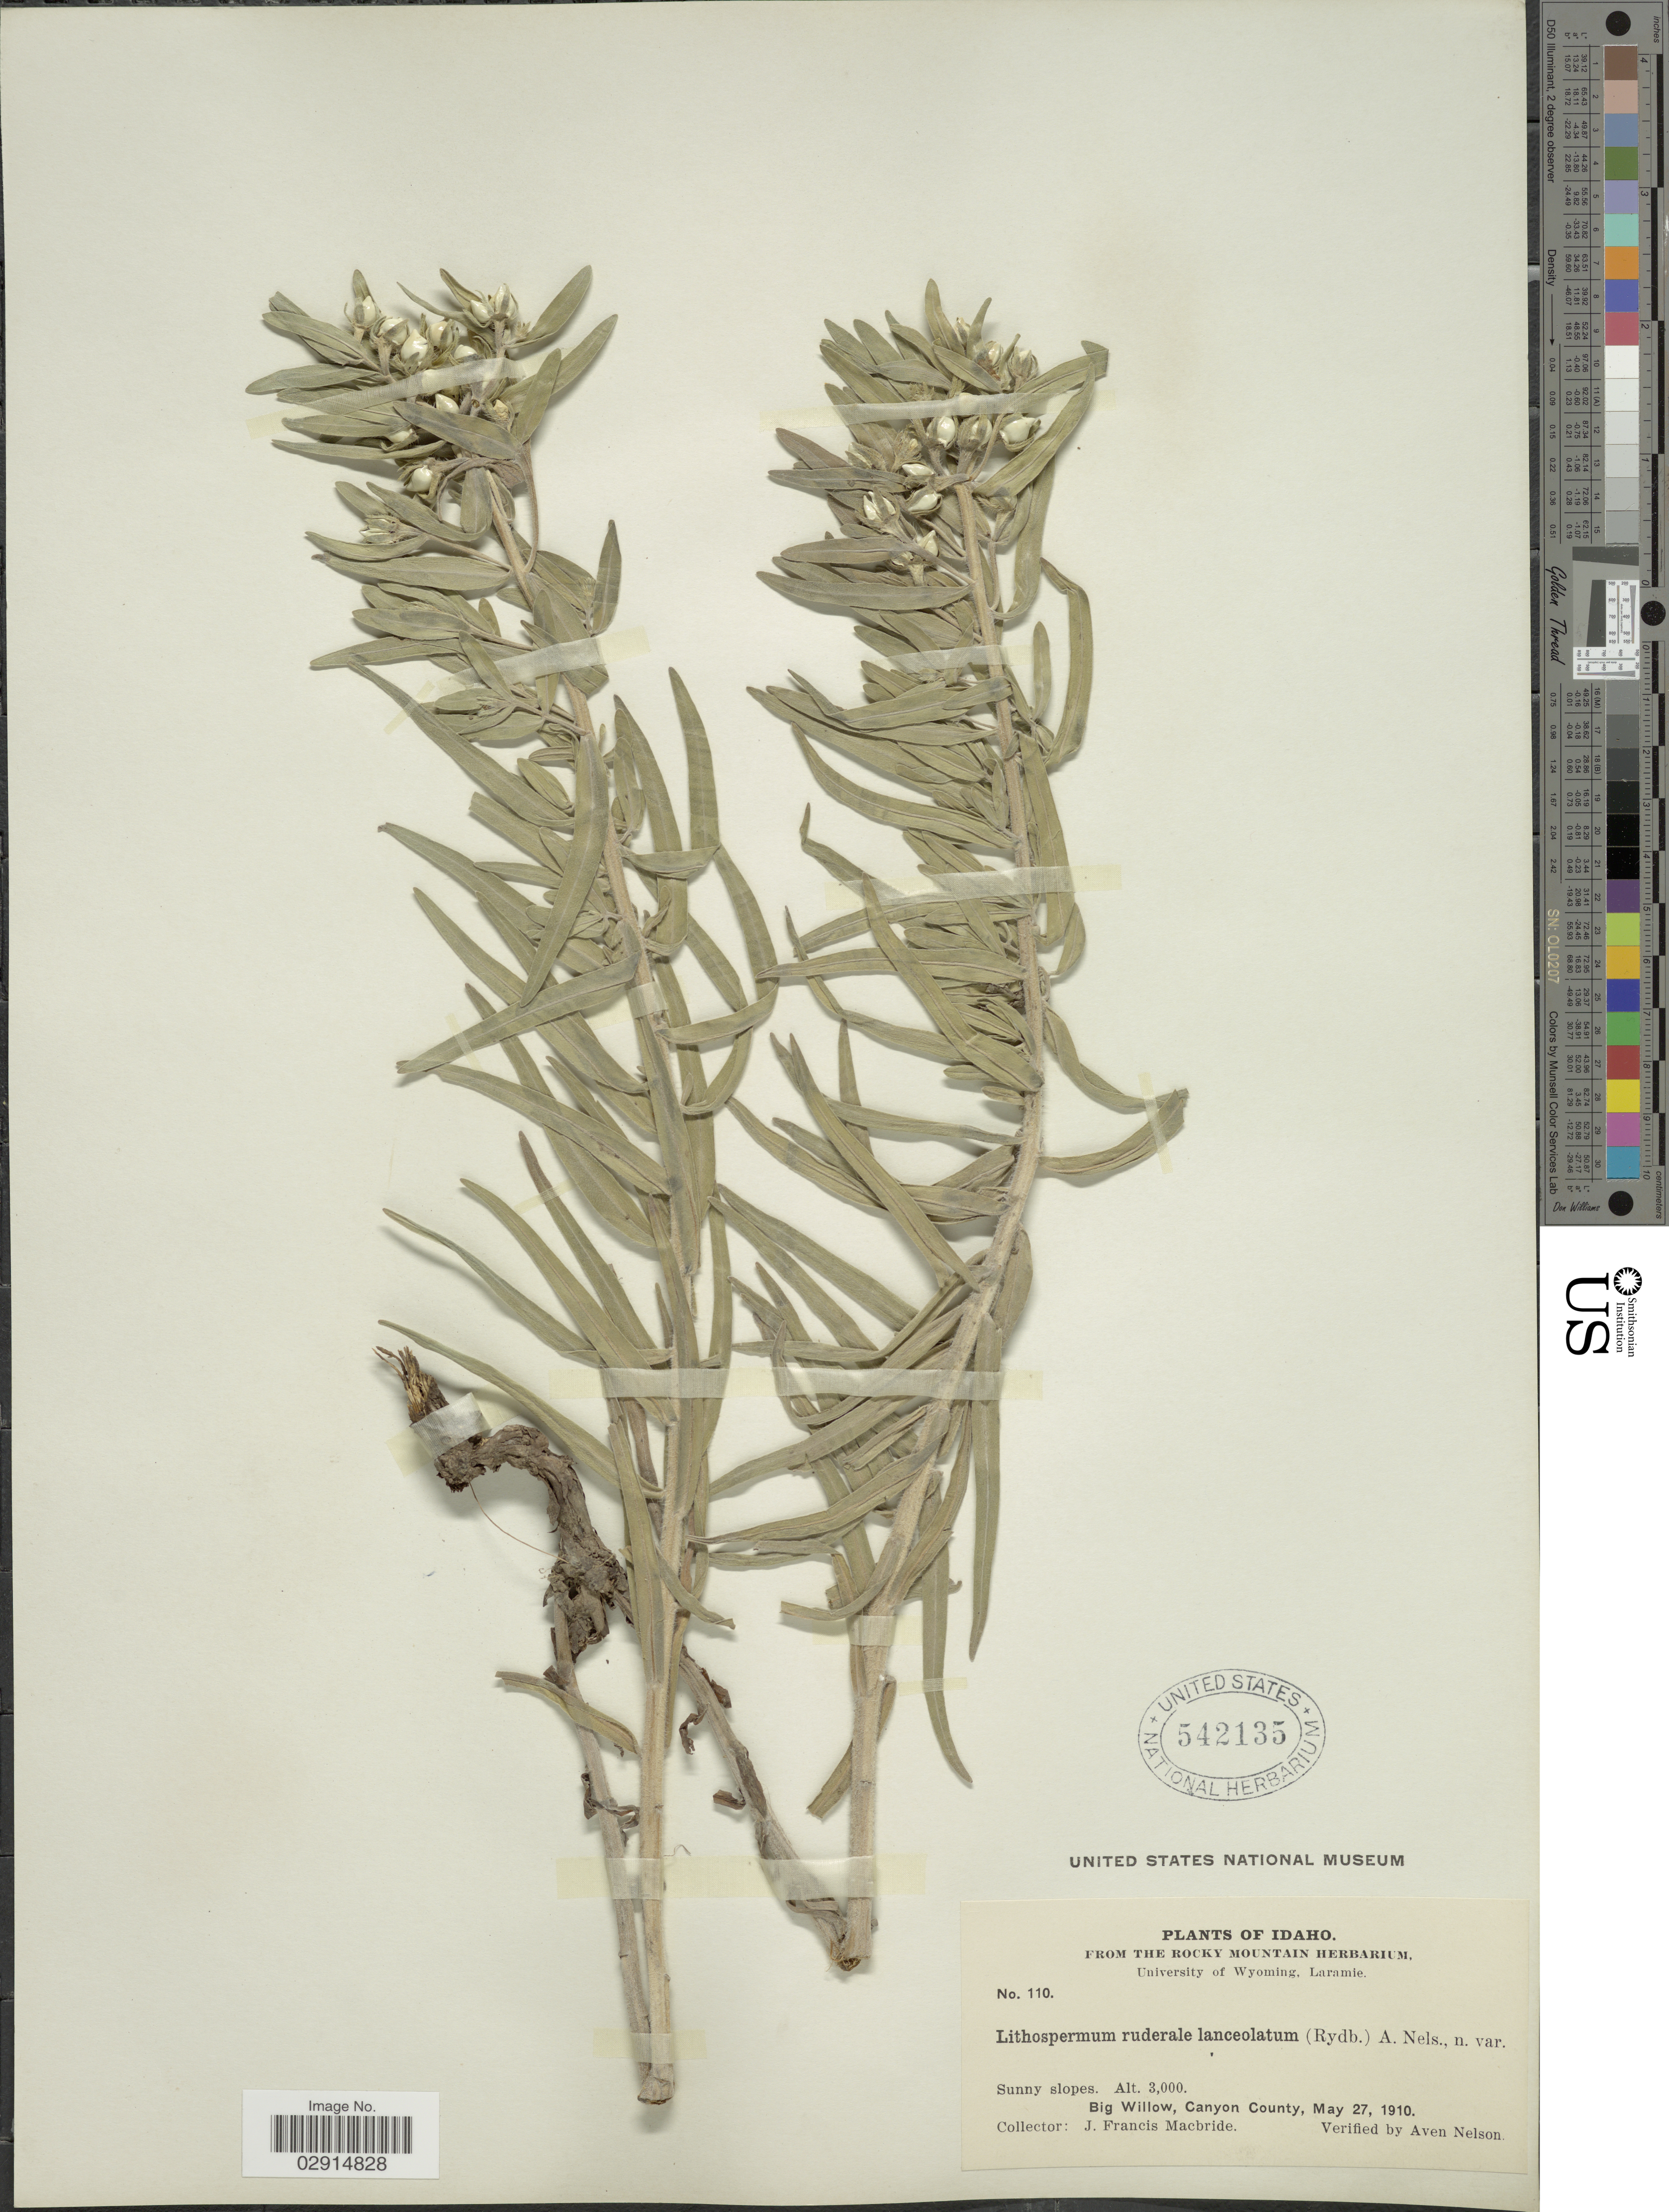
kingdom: Plantae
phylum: Tracheophyta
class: Magnoliopsida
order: Boraginales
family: Boraginaceae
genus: Lithospermum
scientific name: Lithospermum ruderale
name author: Douglas ex Lehm.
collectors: J. F. Macbride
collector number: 110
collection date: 1910-05-27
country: United States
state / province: Idaho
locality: Sunny slopes, Big Willow, Canyon County.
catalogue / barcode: US 542135